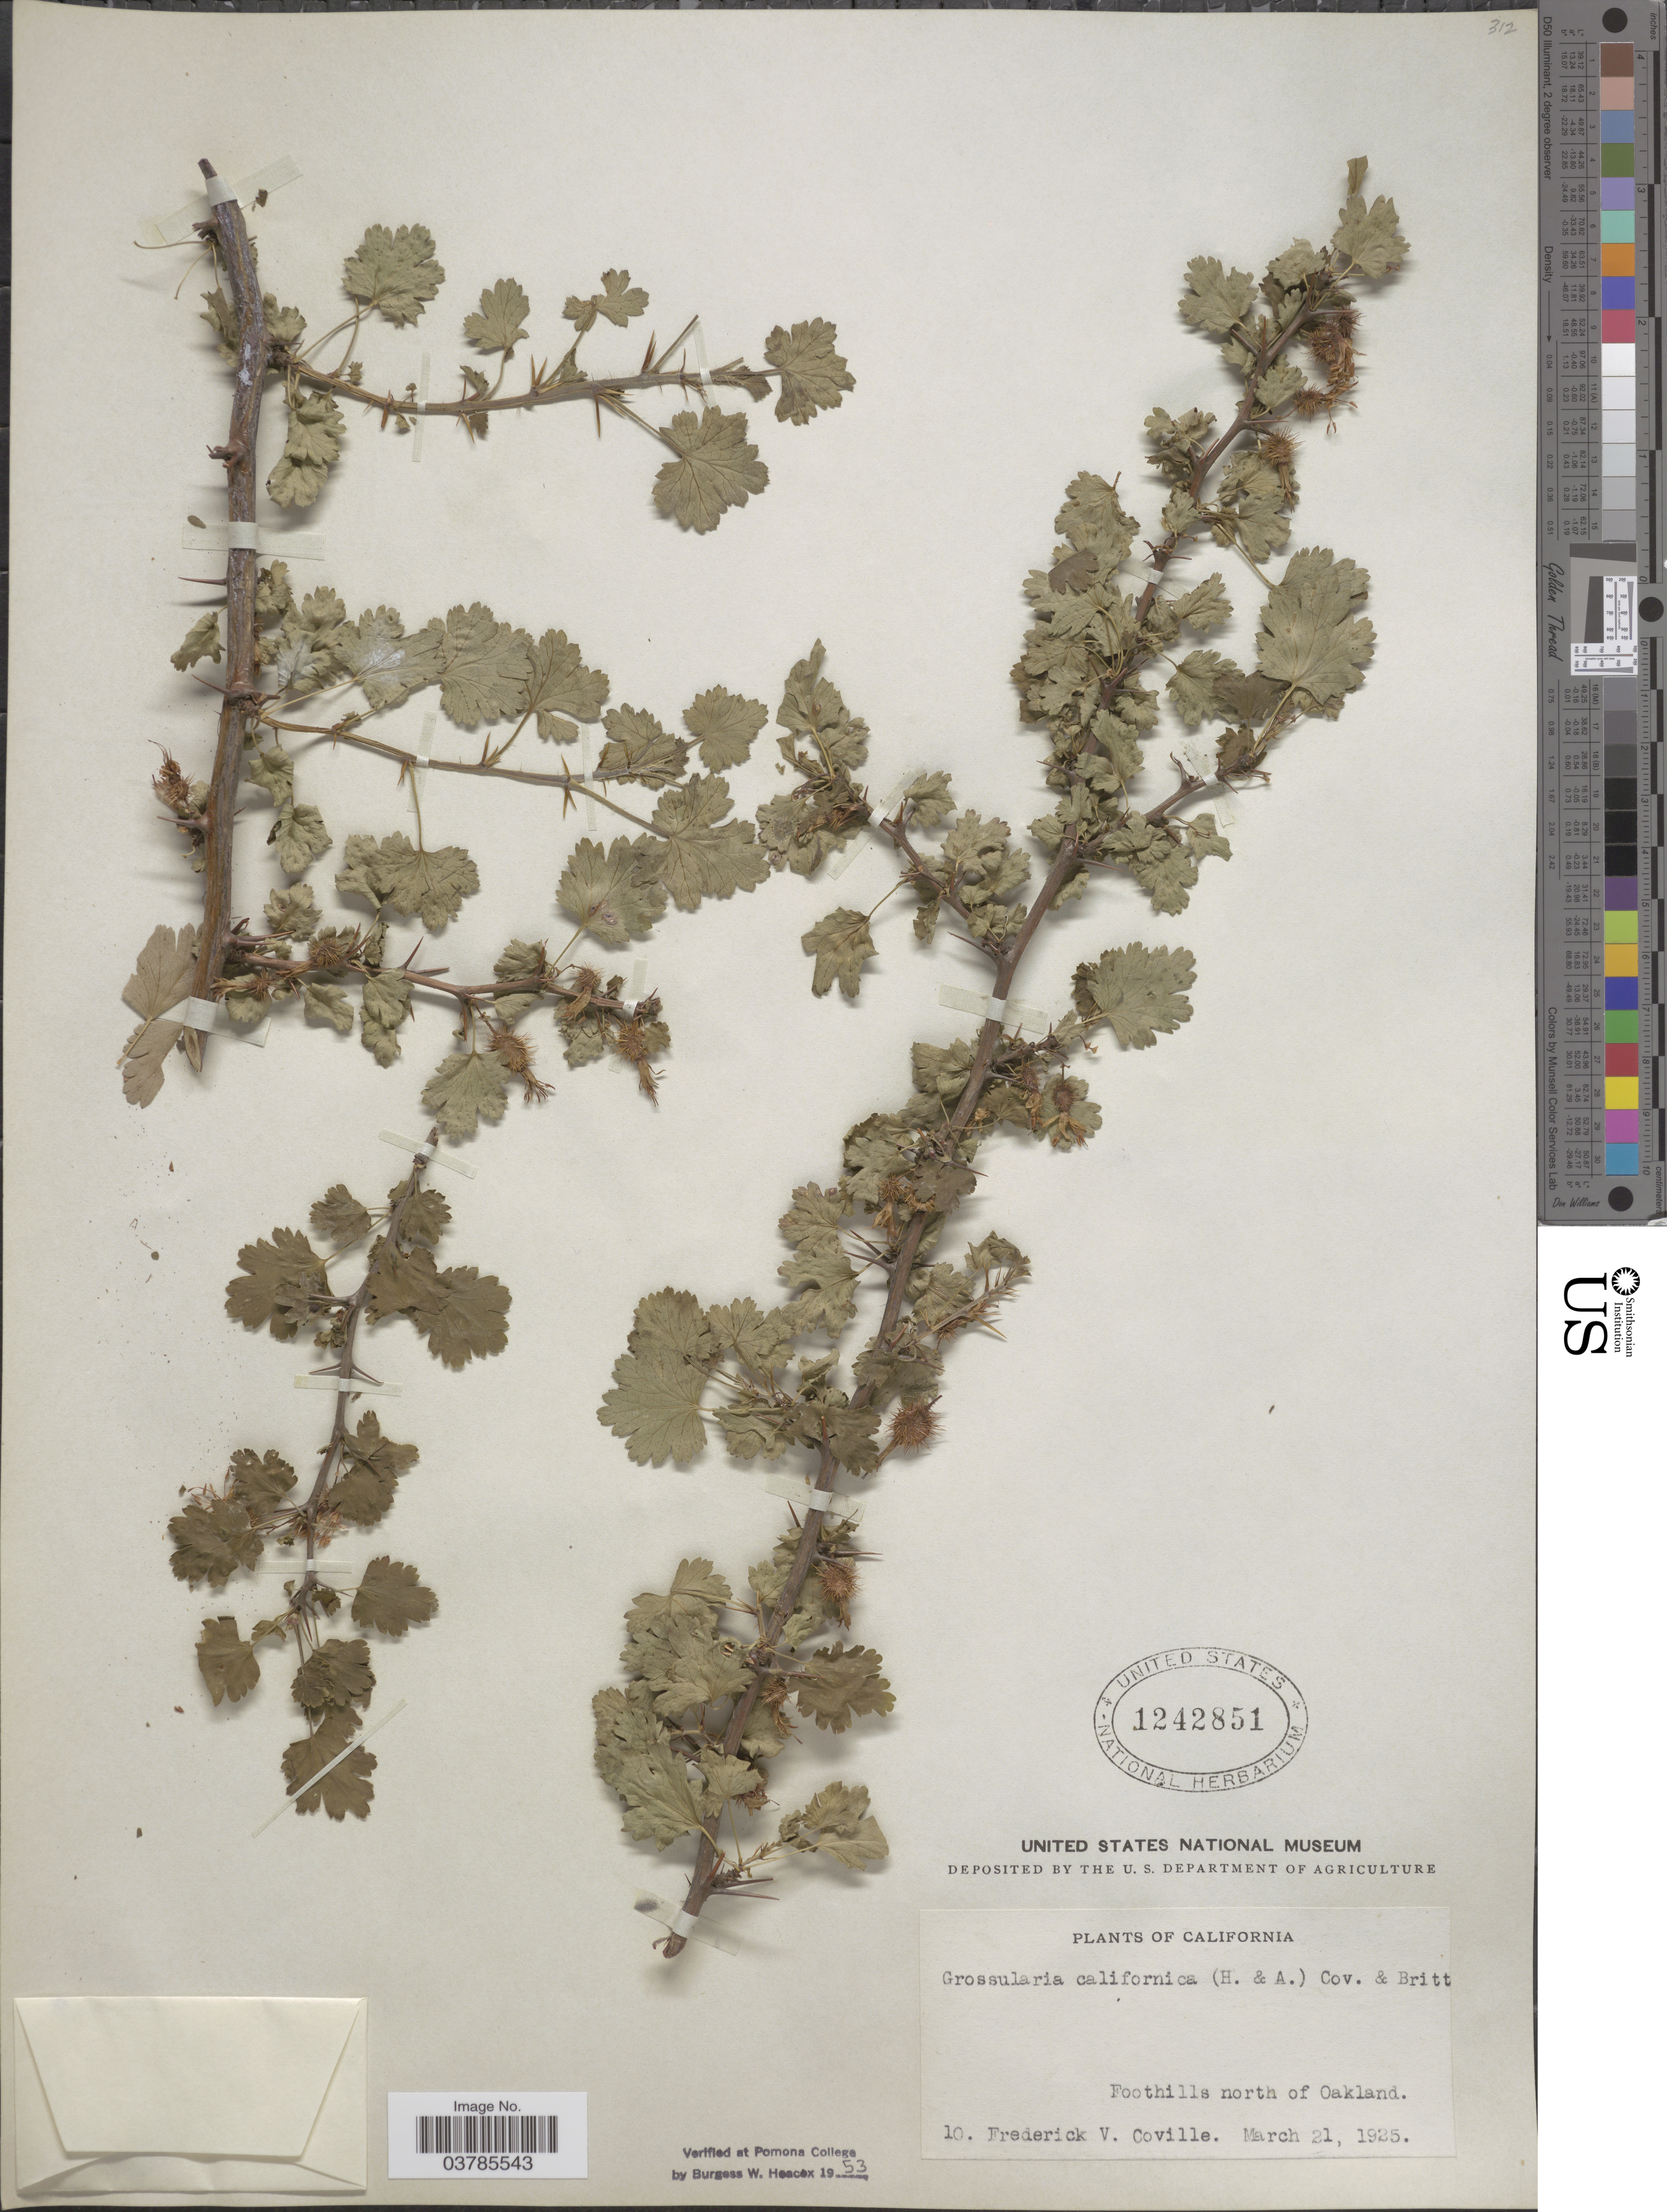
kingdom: Plantae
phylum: Tracheophyta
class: Magnoliopsida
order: Saxifragales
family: Grossulariaceae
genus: Ribes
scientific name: Ribes californicum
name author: Hook. & Arn.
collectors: F. V. Coville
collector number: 10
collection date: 1925-03-21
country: United States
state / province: California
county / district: Alameda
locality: Foothills north of Oakland.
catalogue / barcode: US 1242851